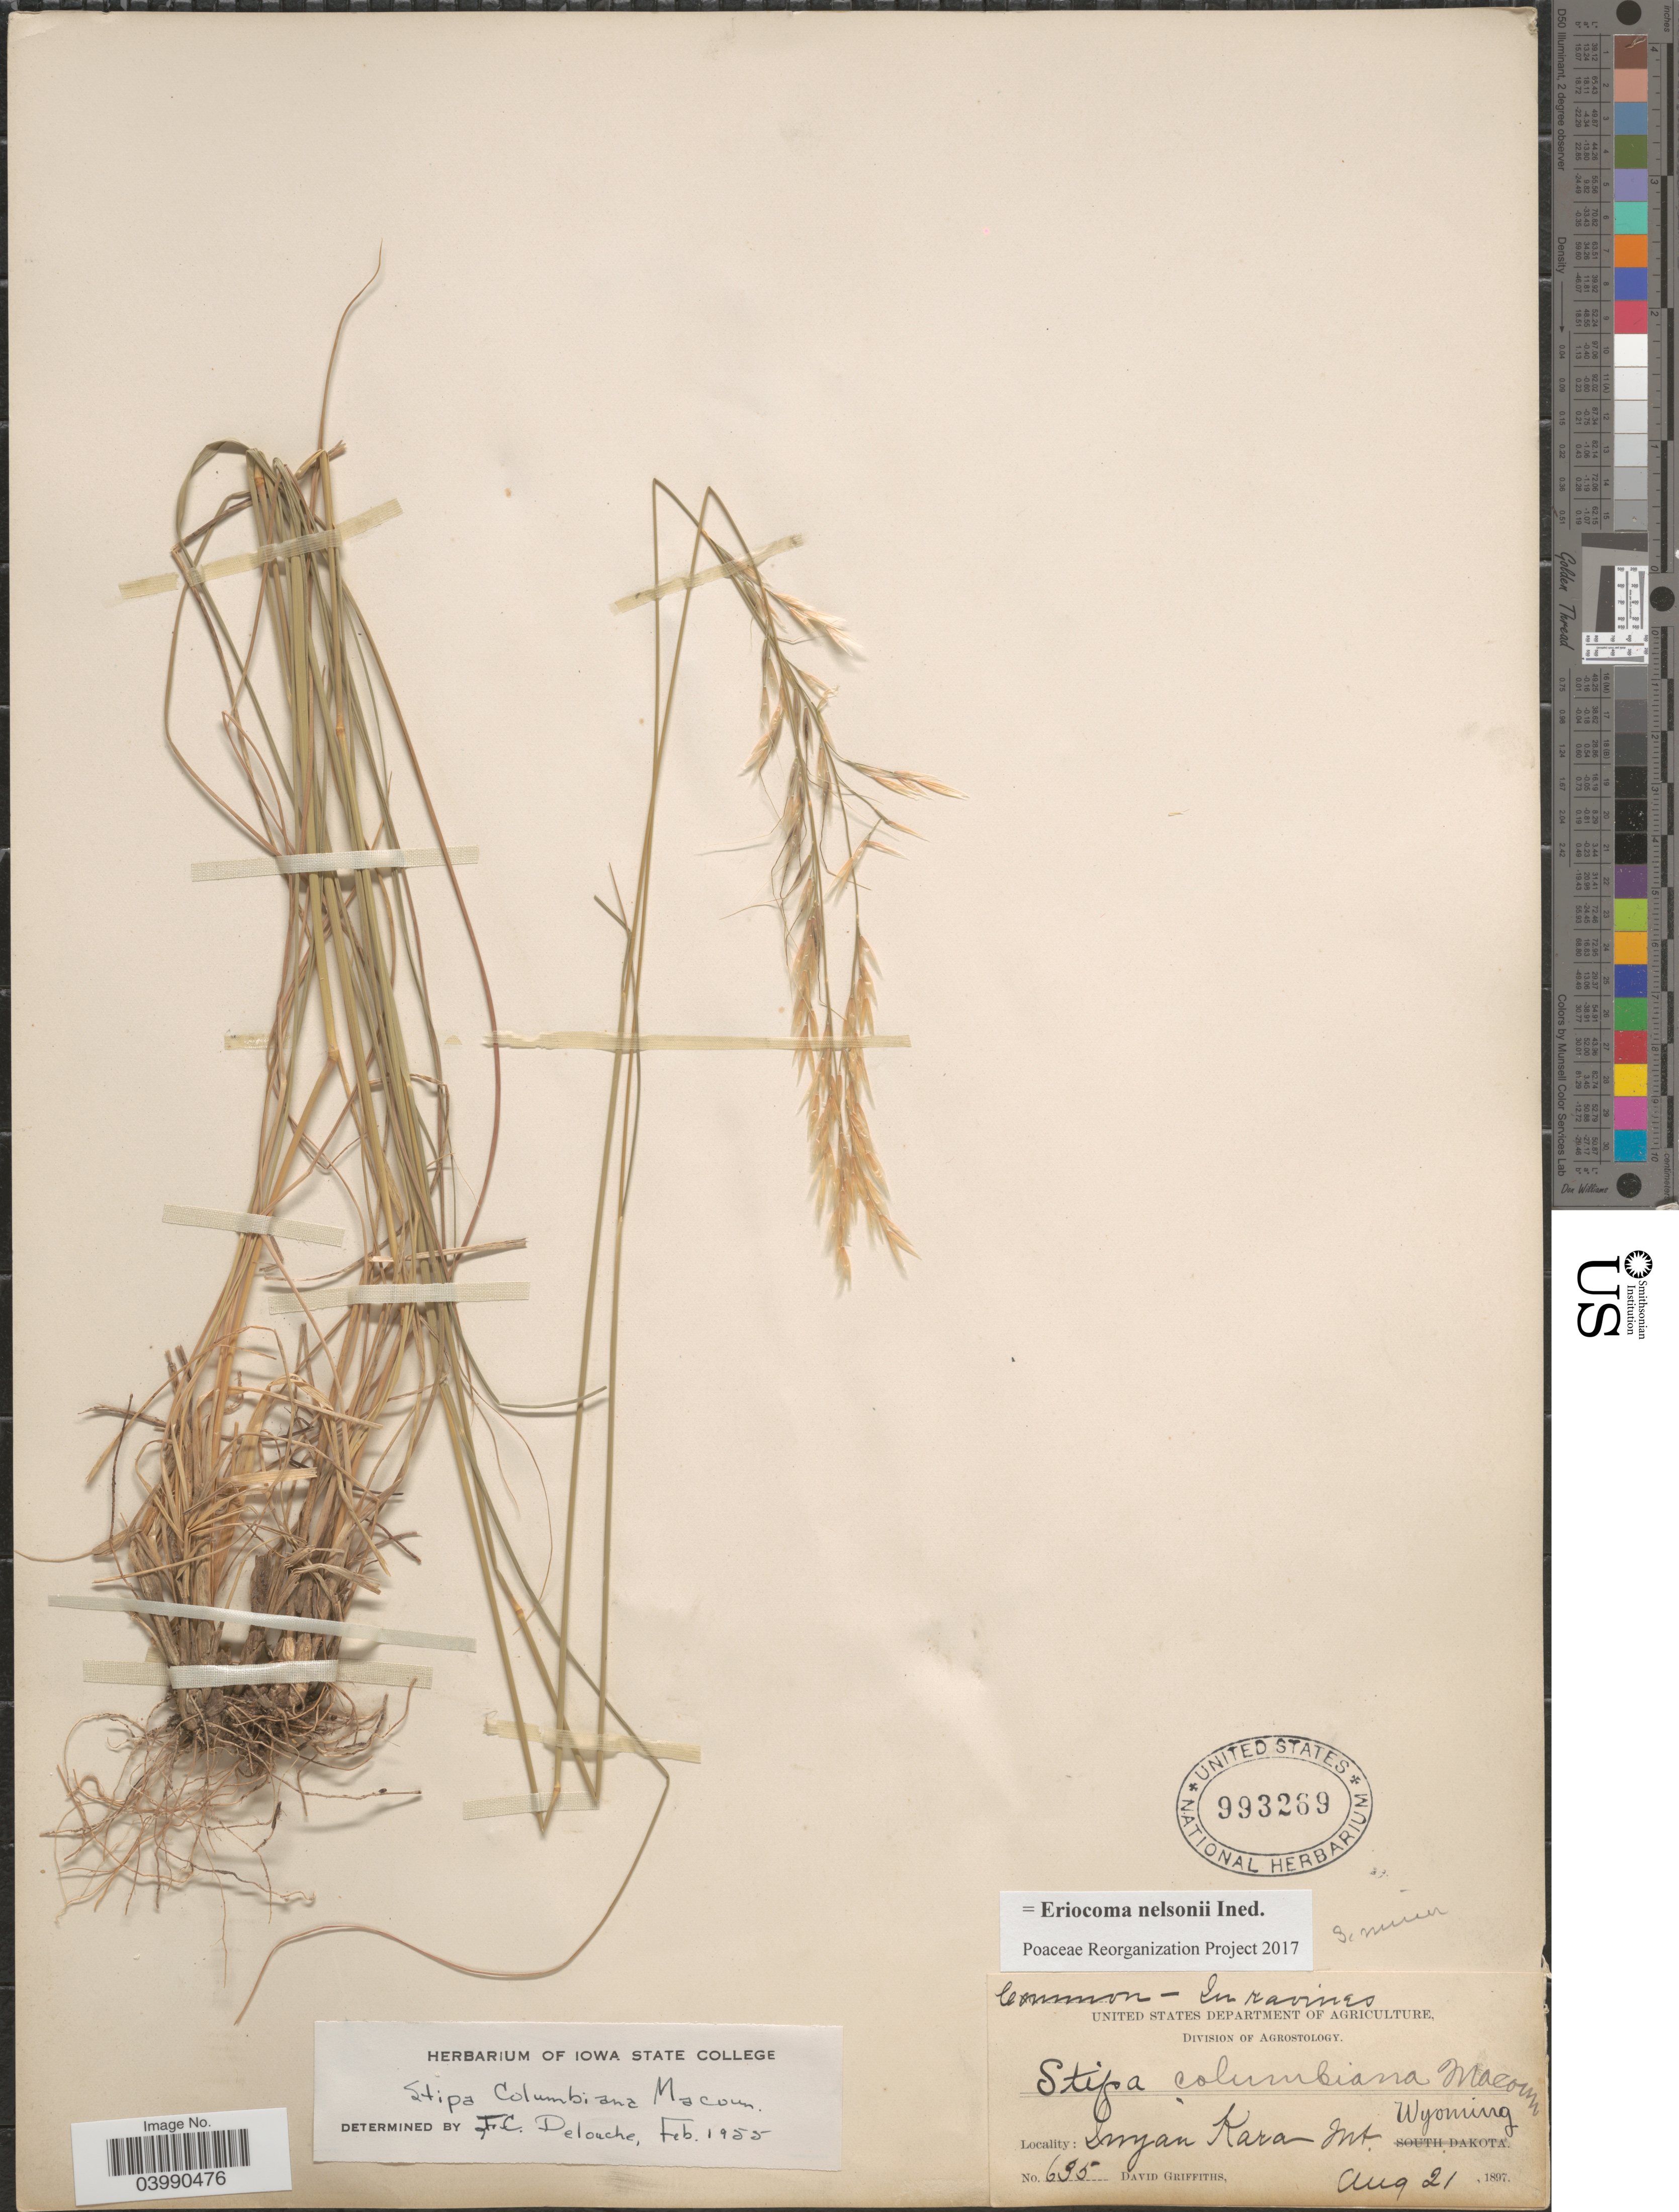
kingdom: Plantae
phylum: Tracheophyta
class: Liliopsida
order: Poales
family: Poaceae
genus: Eriocoma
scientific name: Eriocoma nelsonii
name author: (Scribn.) Romasch.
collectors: D. Griffiths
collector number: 635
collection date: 1897-08-21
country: United States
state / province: Wyoming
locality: Lemmon - In ravines. Inyan Kara Mt.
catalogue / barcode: US 993269